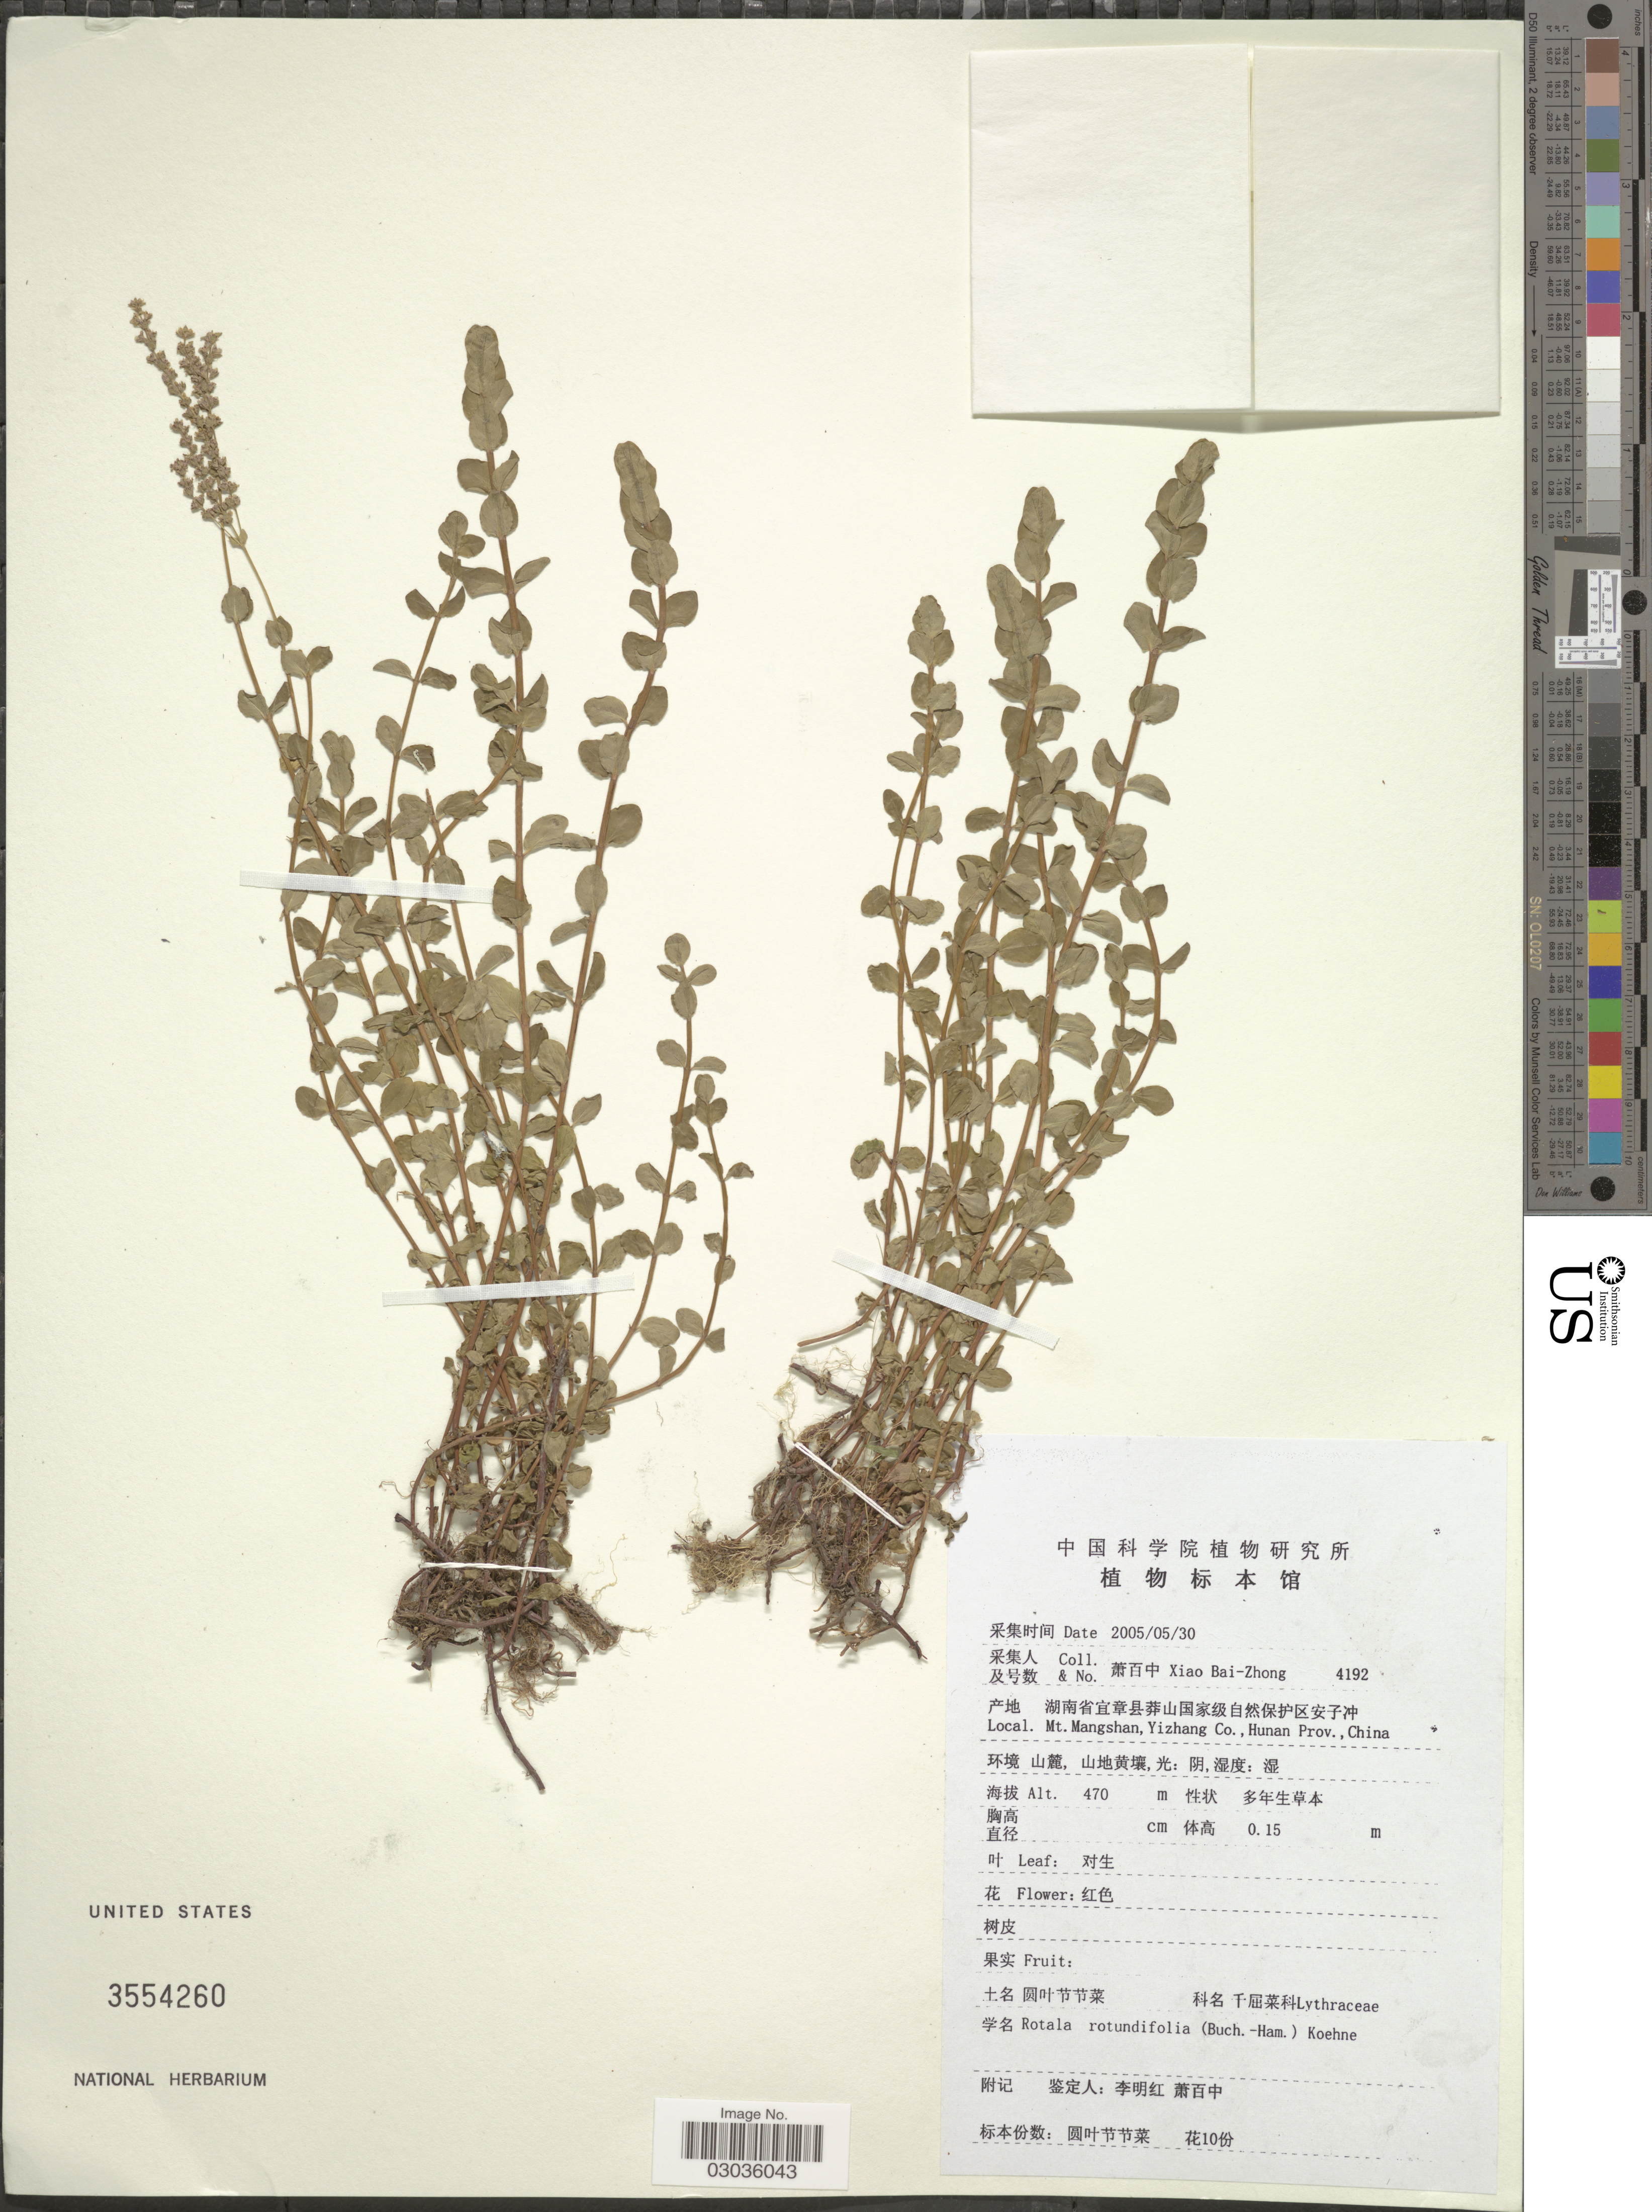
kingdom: Plantae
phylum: Tracheophyta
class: Magnoliopsida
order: Myrtales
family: Lythraceae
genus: Rotala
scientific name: Rotala rotundifolia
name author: (Buch.-Ham. & Roxb.) Koehne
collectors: B. Z. Xiao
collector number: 4192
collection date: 2005-05-30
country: China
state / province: Hunan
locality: Mt. Mangshan, Yizhang Co., Hunan Prov.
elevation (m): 470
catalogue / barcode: US 3554260